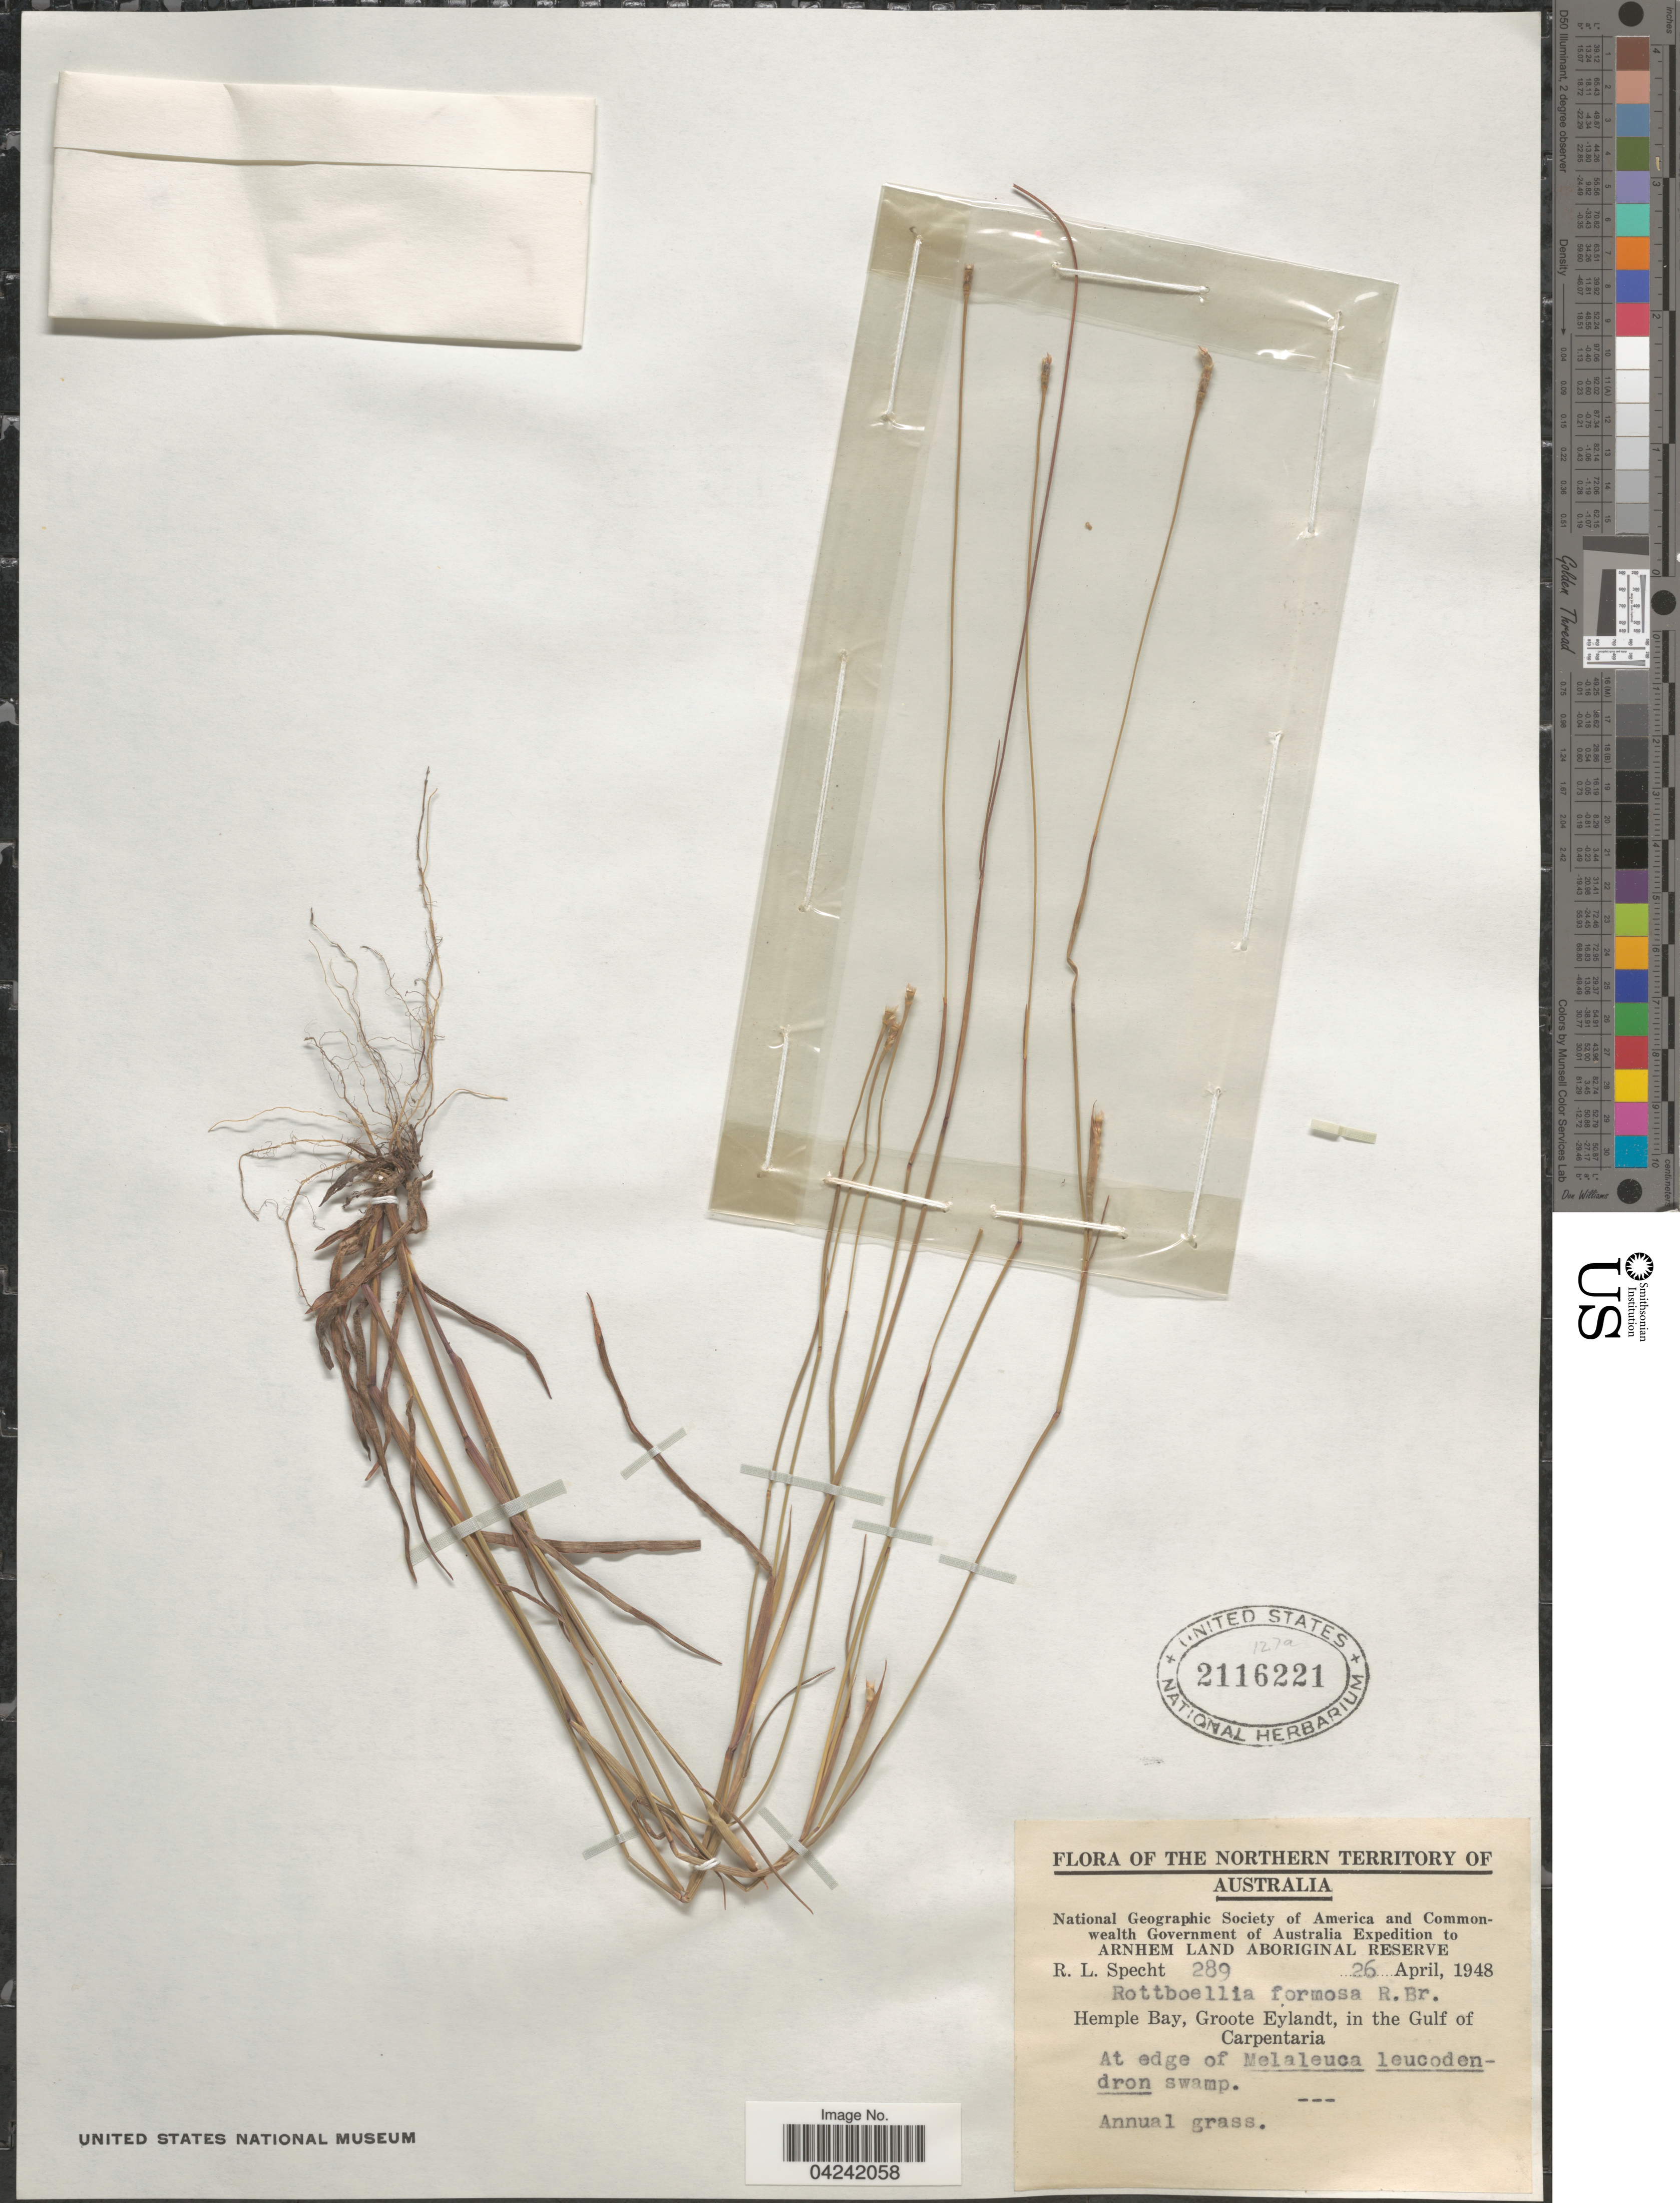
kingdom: Plantae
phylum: Tracheophyta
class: Liliopsida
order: Poales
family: Poaceae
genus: Mnesithea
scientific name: Mnesithea formosa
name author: (R. Br.) de Koning & Sosef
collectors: R. L. Specht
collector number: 289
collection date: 1948-04-26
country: Australia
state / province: Northern Territory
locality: The Northern Territory Of Australia. National Geographic Society of America and Commonwealth Government of Australia Expedition to Arnhem Land Aboriginal Reserve. Hemple Bay, Groote Eylandt, in the Gulf of Carpentaria.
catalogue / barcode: US 2116221